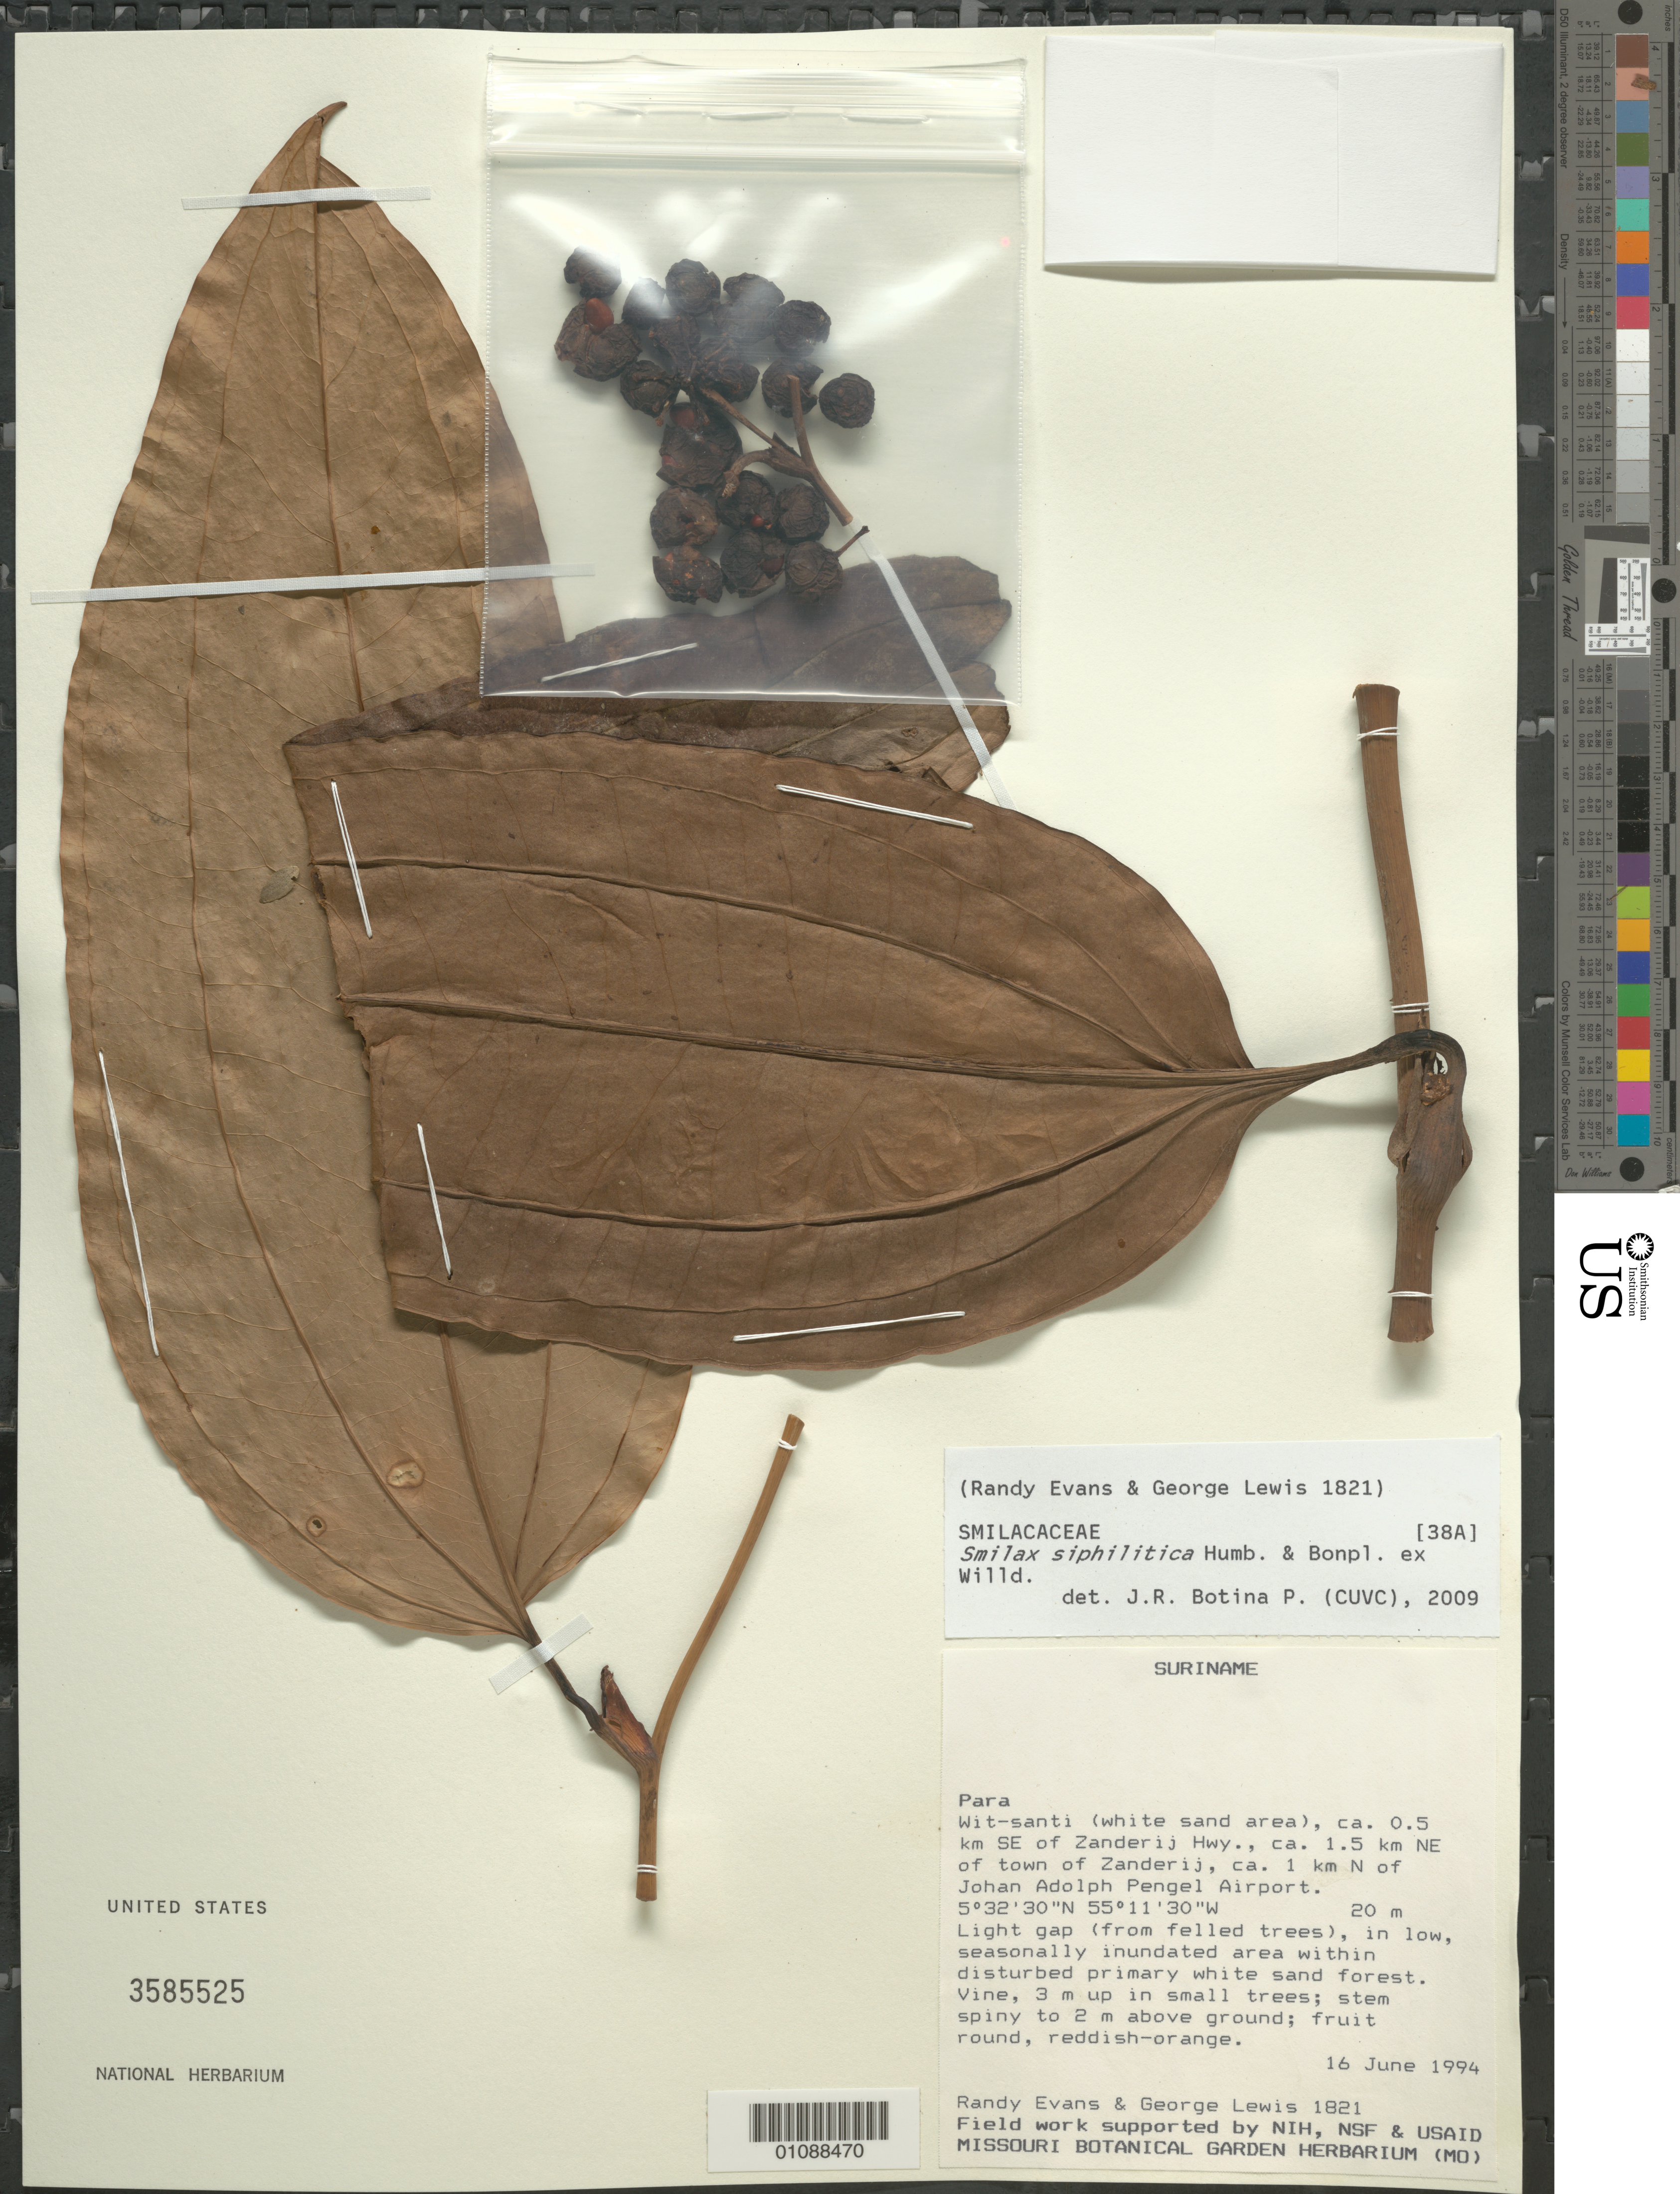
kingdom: Plantae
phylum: Tracheophyta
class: Liliopsida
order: Liliales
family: Smilacaceae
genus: Smilax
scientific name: Smilax syphilitica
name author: Humb. & Bonpl.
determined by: Botina-P., J. R.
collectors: R. Evans & G. Lewis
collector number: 1821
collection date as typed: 16-Jun-94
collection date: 1994-06-16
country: Suriname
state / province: Para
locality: Wit-santi, ca. 0.5 km SE of Zanderij Hwy., 1.5 km NE of town of Zanderij, ca. 1km N of Johan Adolph Pengel Airport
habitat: Light gap (from felled trees), in low, seasonally inundated area within disturbed primary white sand forest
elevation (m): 20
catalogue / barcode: US 3585525